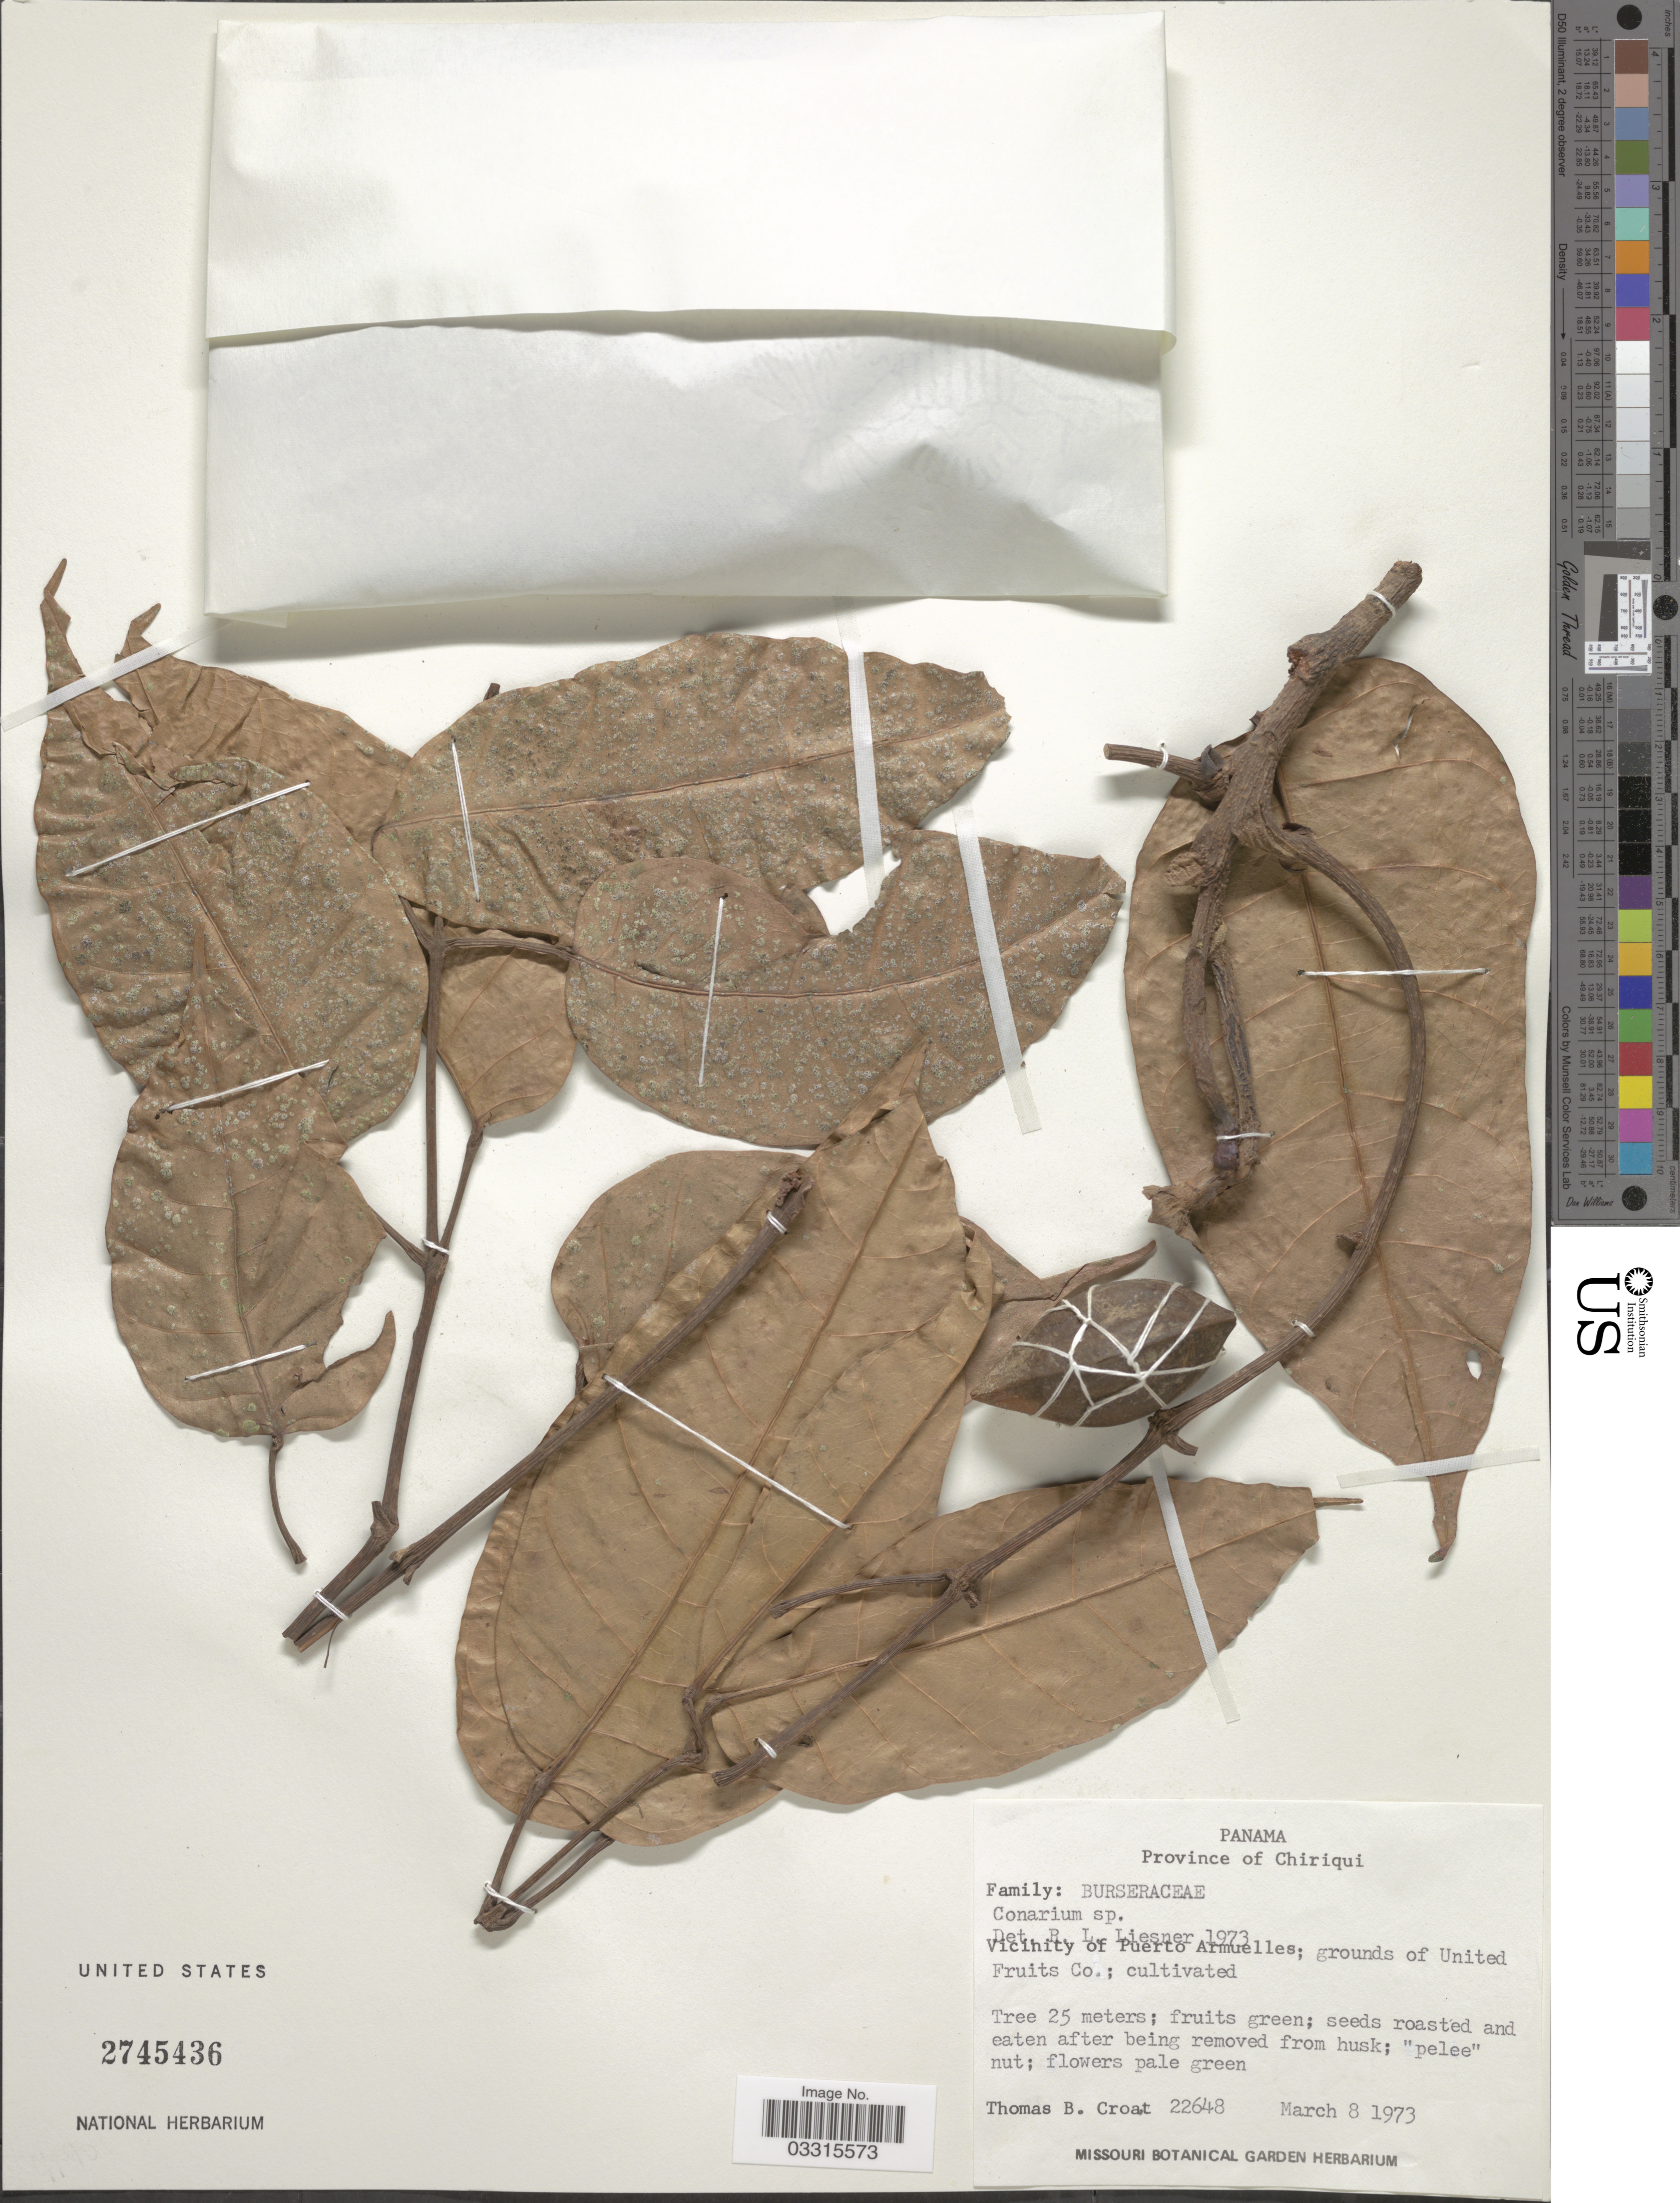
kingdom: Plantae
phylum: Tracheophyta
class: Magnoliopsida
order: Sapindales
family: Burseraceae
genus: Canarium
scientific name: Canarium sp.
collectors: T. B. Croat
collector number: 22648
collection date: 1973-03-08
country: Panama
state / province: Chiriqui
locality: Vicinity of Puerto Armuelles; grounds of United Fruits Co.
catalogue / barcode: US 2745436